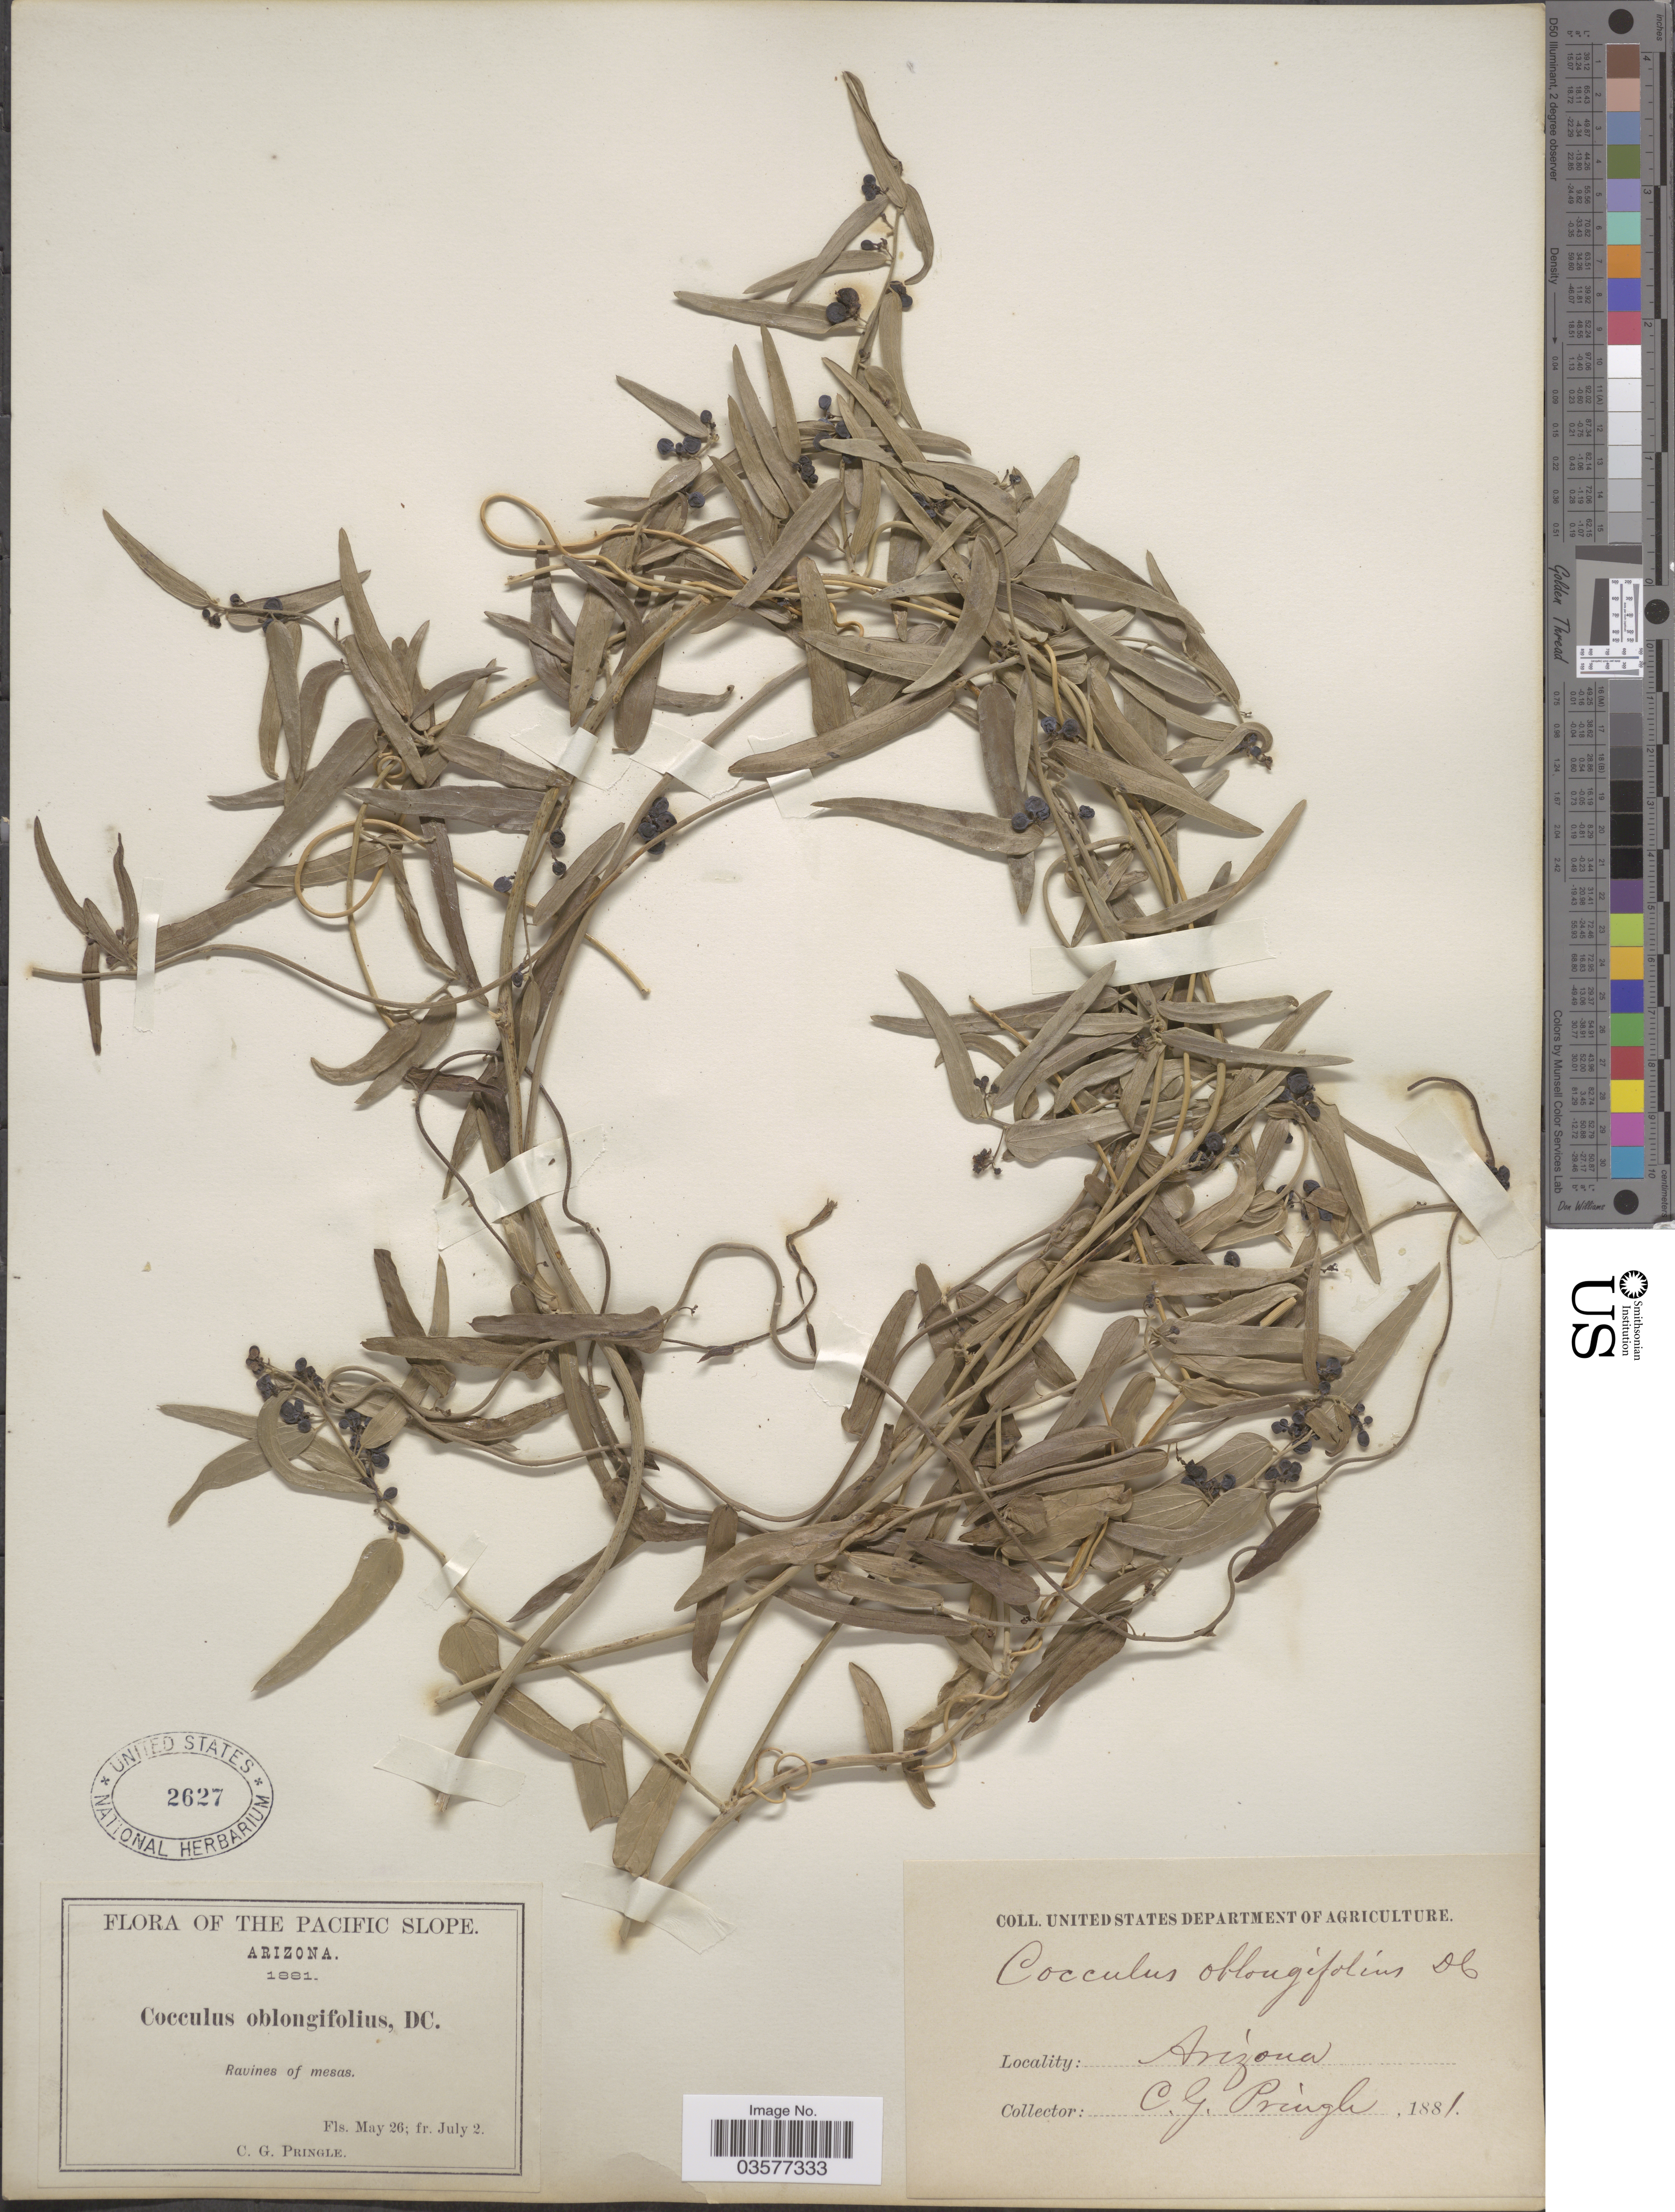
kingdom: Plantae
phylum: Tracheophyta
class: Magnoliopsida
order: Ranunculales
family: Menispermaceae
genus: Cocculus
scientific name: Cocculus diversifolius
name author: DC.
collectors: C. G. Pringle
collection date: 1881-05-26/1881-07-02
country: United States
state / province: Arizona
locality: The Pacific Slope. Ravines of mesas.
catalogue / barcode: US 2627